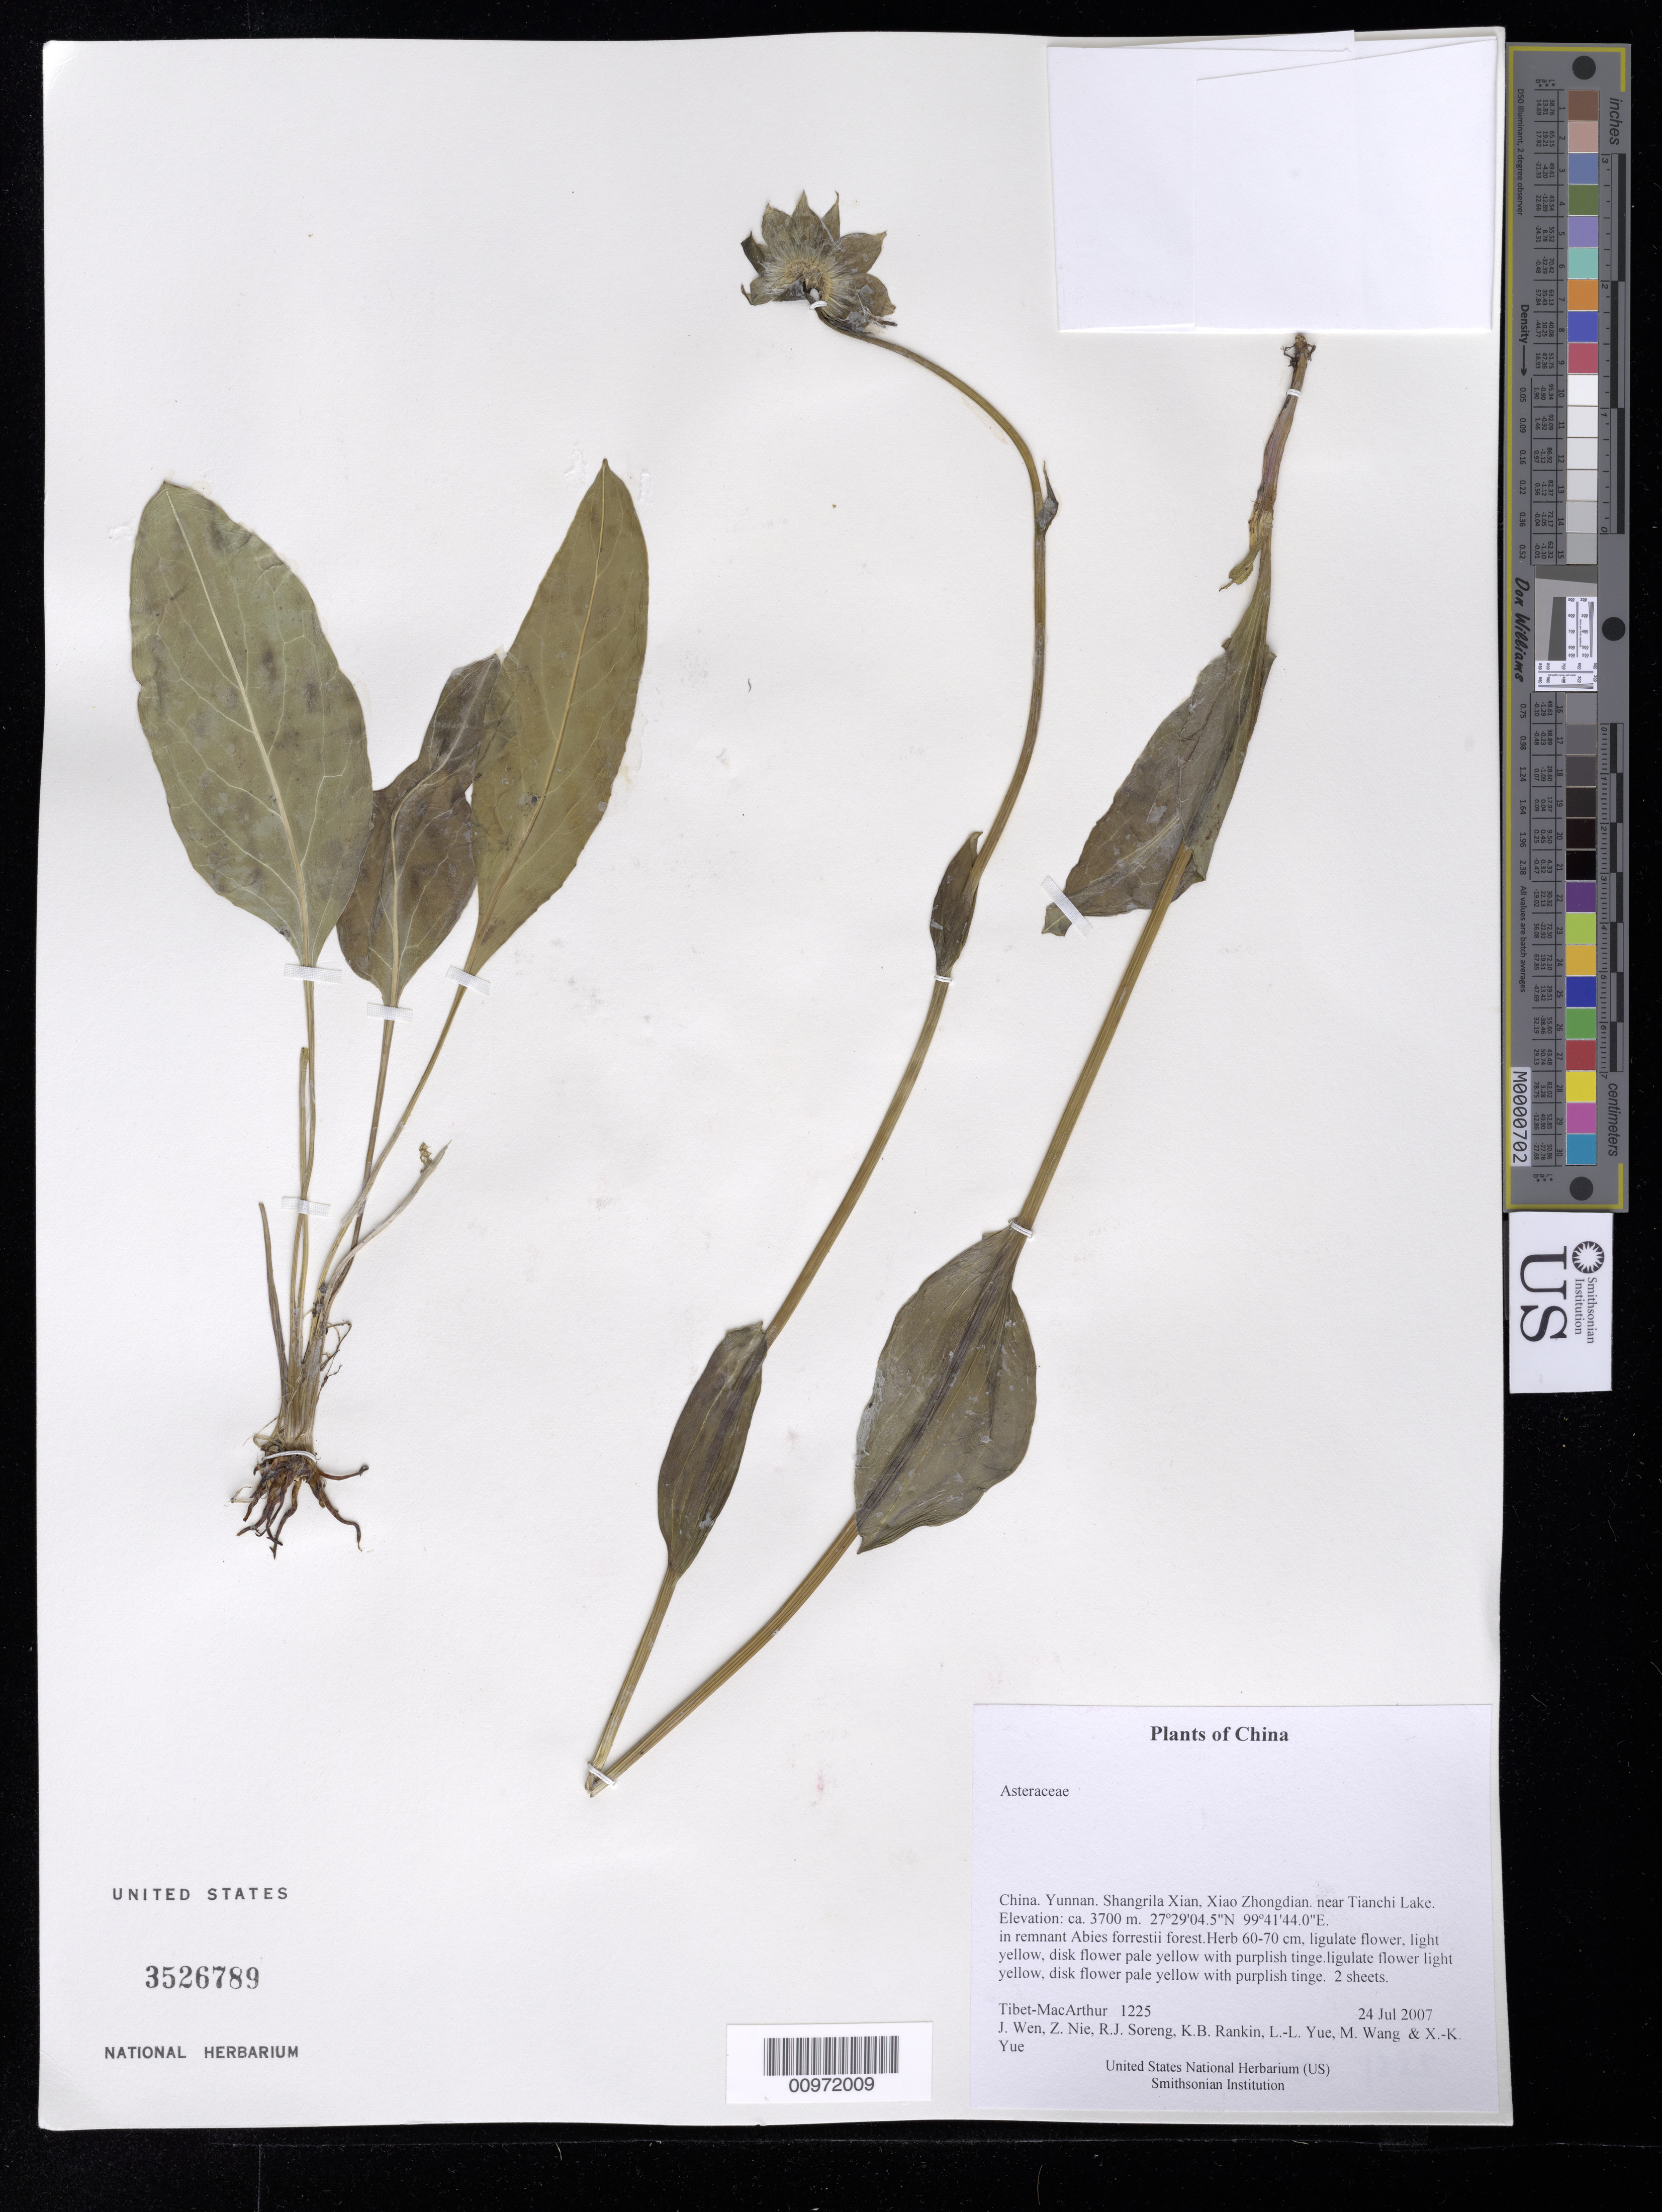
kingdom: Plantae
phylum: Tracheophyta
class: Magnoliopsida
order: Asterales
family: Asteraceae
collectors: Tibet-MacArthur, J. Wen, Z. Nie, R. J. Soreng, K. Rankin, L. Yue, M. Wang & X. Yue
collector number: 1225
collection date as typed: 24 Jul 2007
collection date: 2007-07-24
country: China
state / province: Yunnan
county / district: Shangrila Xian, Xiao Zhongdian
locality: near Tianchi Lake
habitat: In remnant Abies forrestii forest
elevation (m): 3700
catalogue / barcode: US 3526789